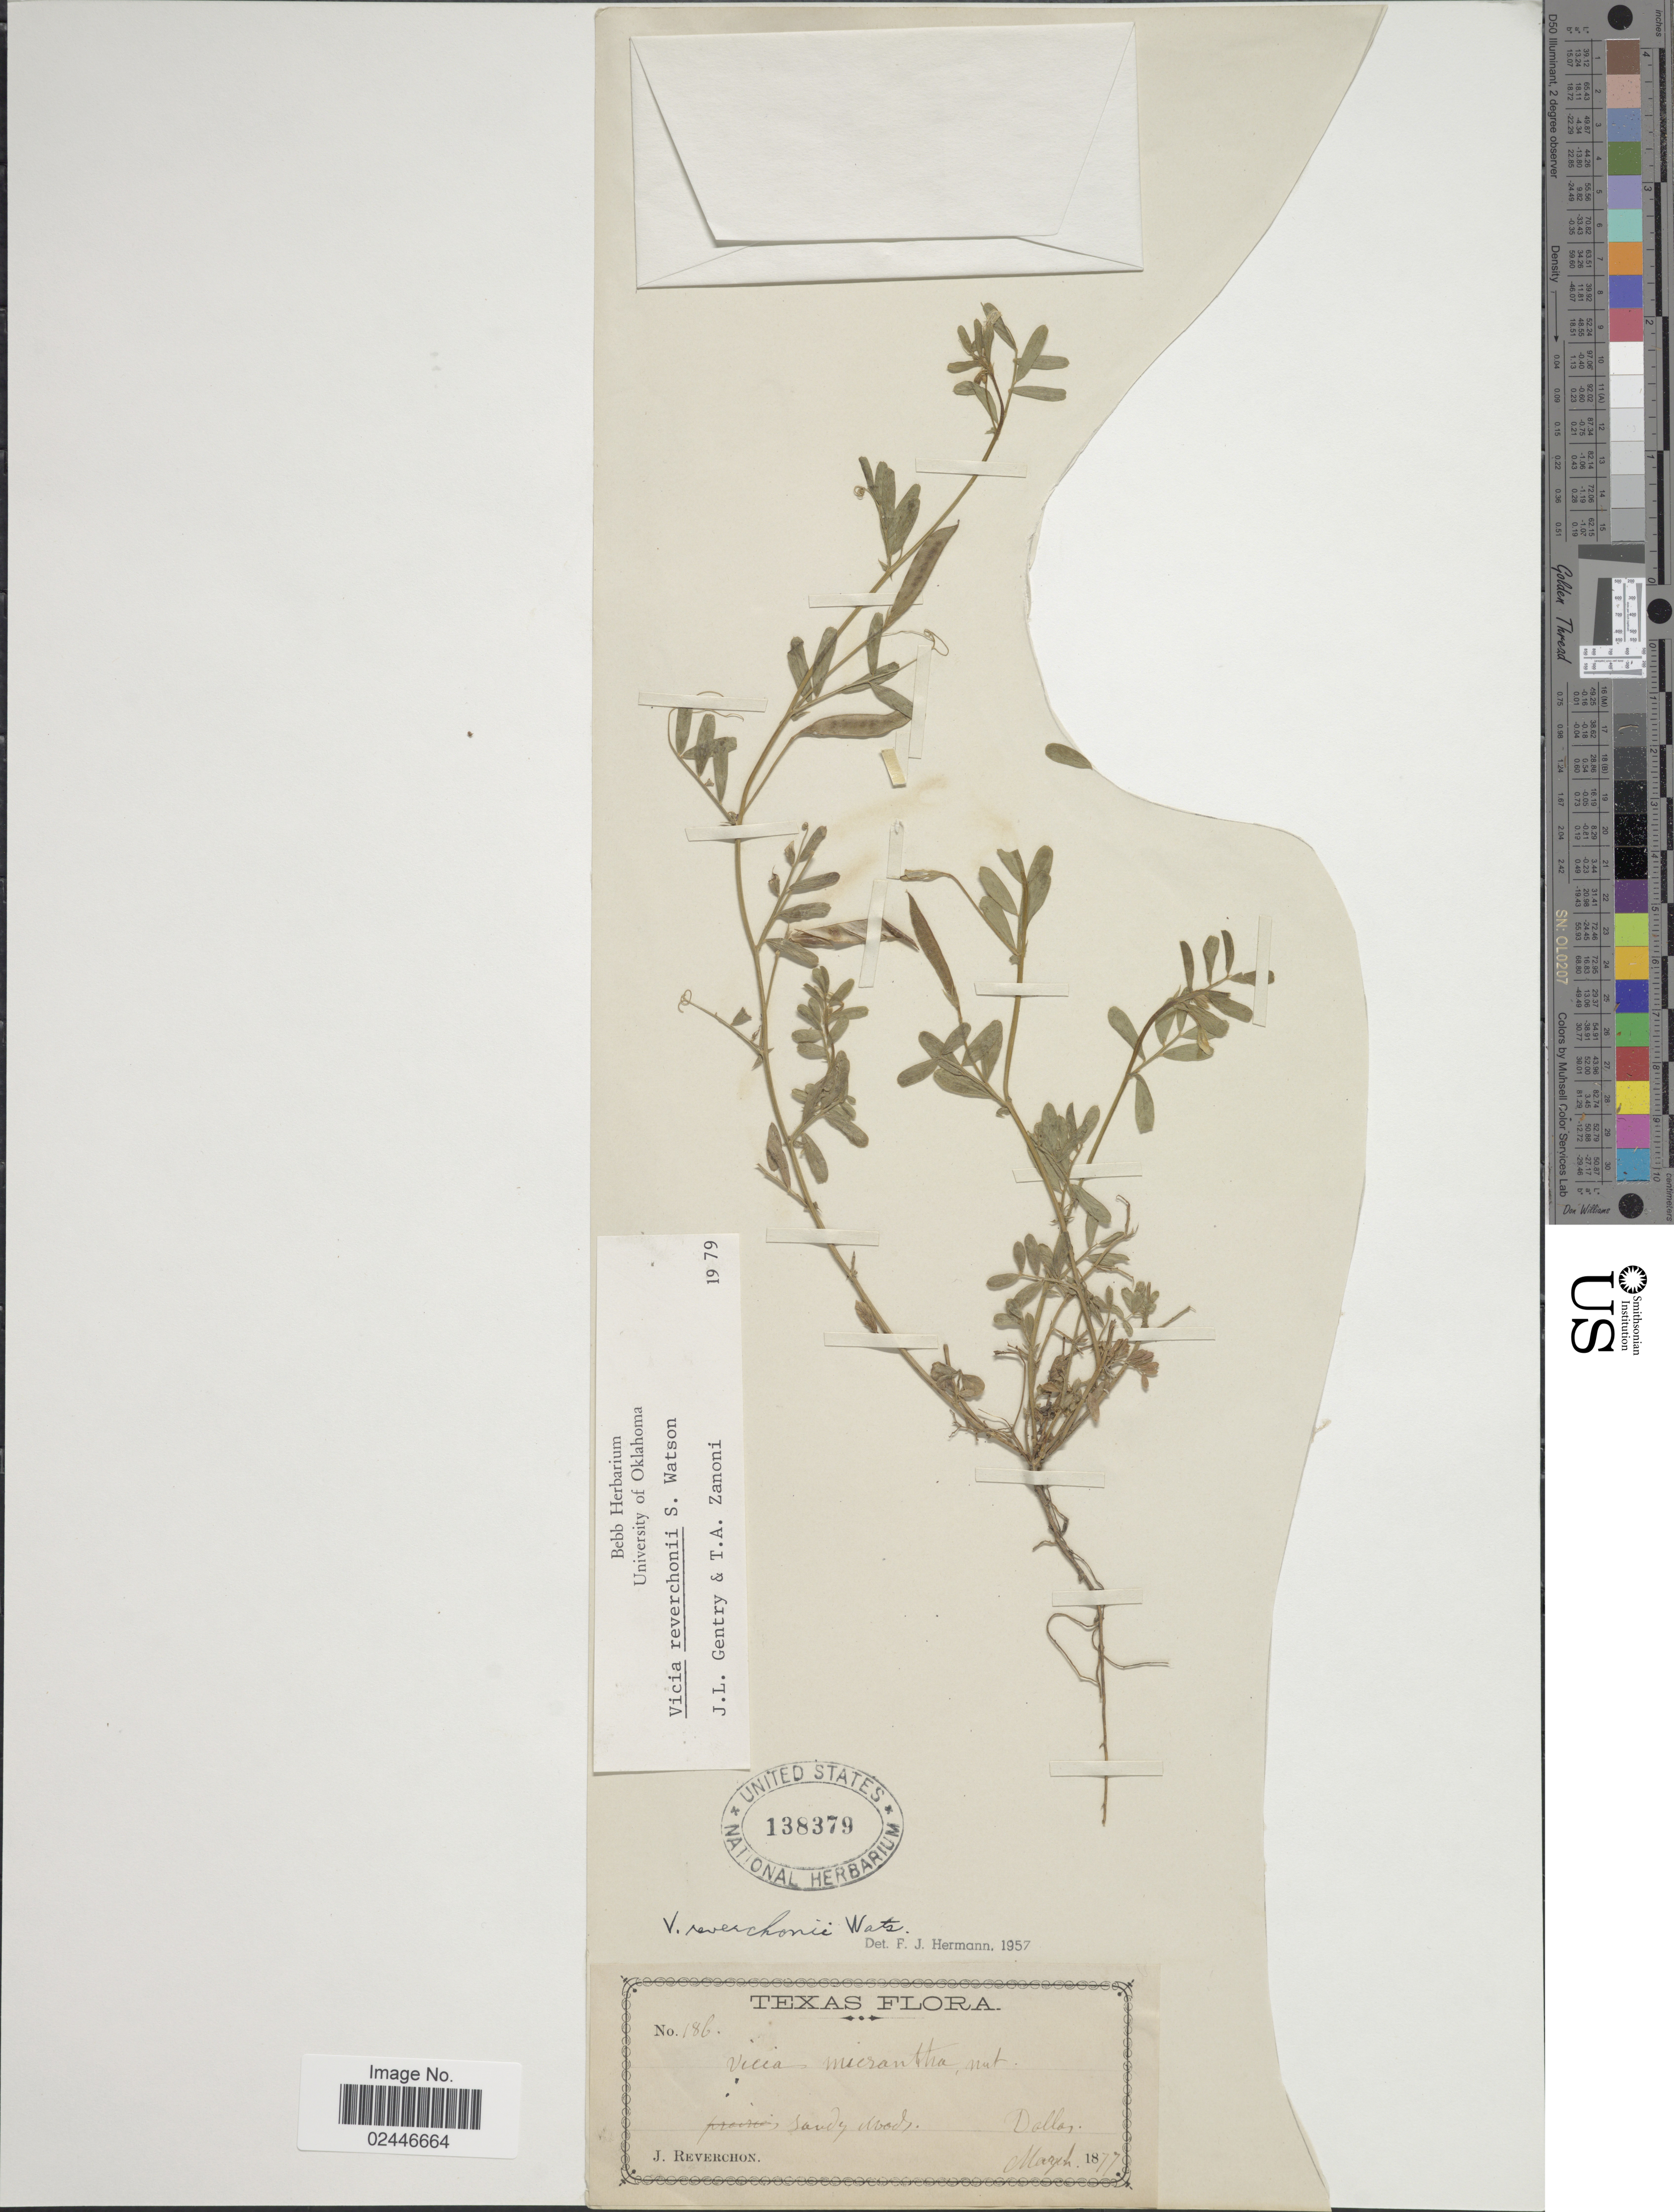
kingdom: Plantae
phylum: Tracheophyta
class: Magnoliopsida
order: Fabales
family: Fabaceae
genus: Vicia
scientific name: Vicia reverchonii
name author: S. Watson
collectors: J. Reverchon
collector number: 186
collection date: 1877-03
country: United States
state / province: Texas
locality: Dallas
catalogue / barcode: US 138379